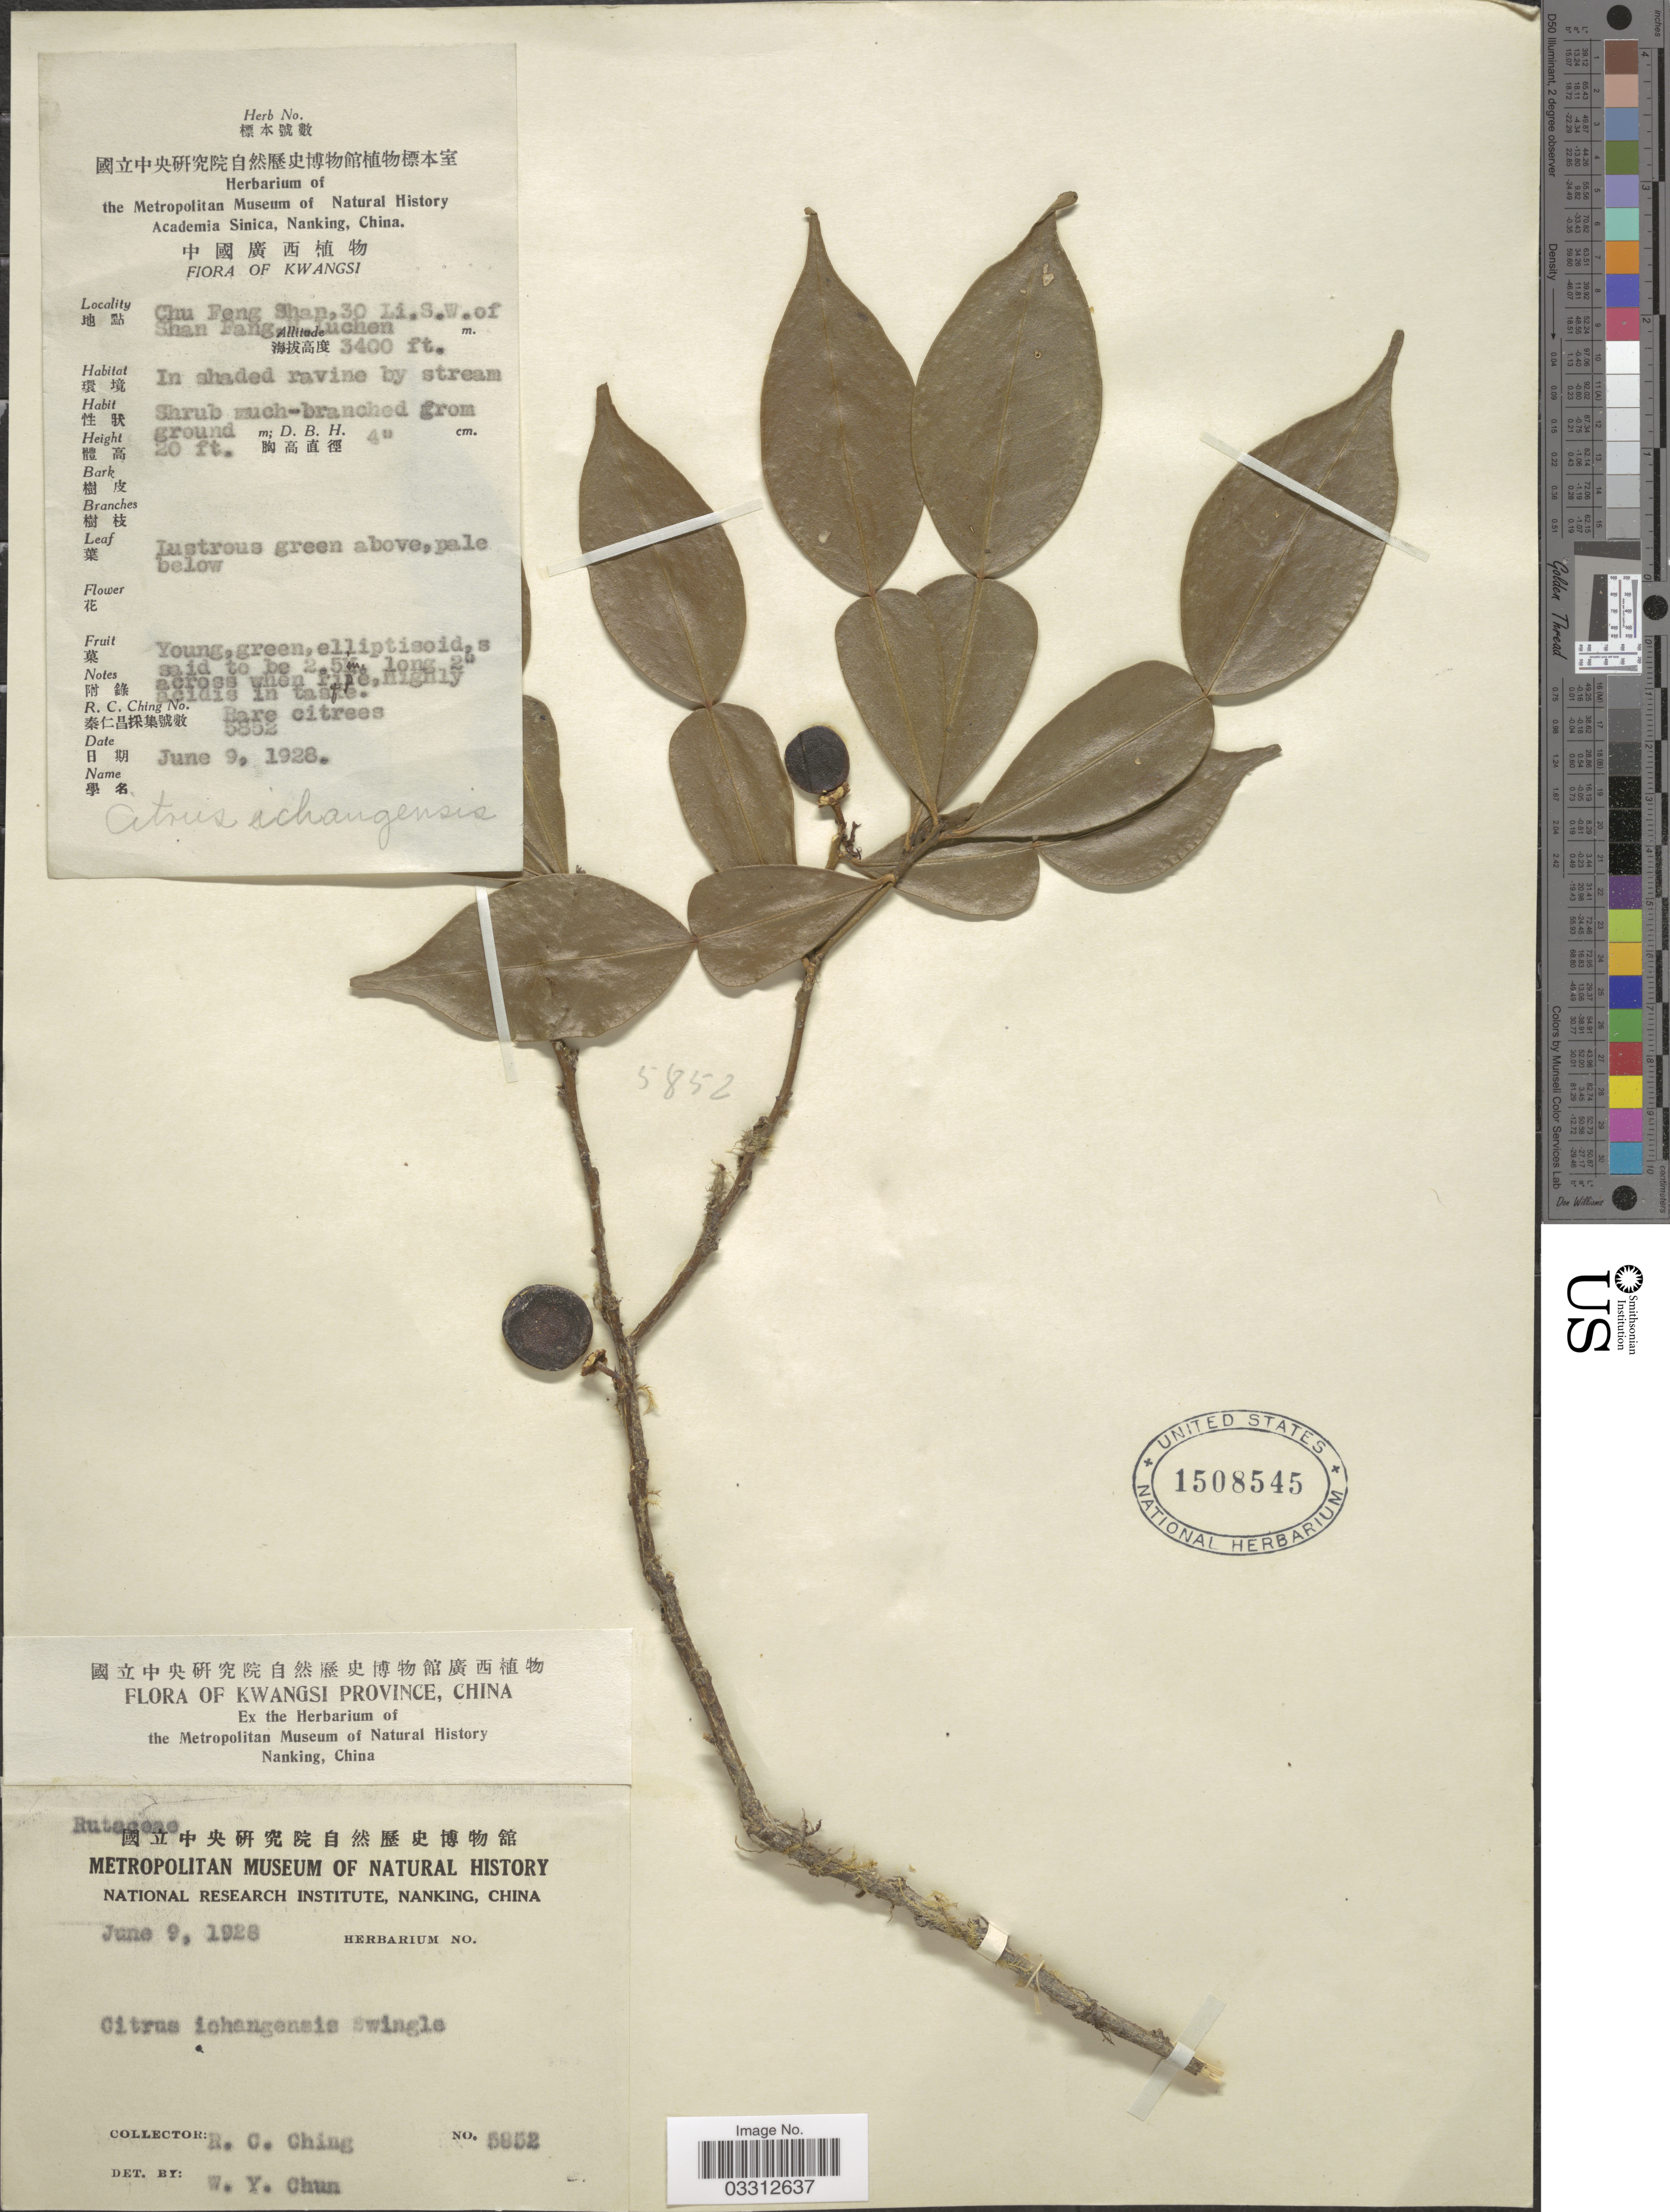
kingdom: Plantae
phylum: Tracheophyta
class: Magnoliopsida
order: Sapindales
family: Rutaceae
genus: Citrus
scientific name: Citrus cavaleriei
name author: H. Lév. ex Cavalerie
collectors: R. C. Ching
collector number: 5852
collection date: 1928-06-09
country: China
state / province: Guangxi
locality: Kwangsi Province, Chu Feng Shan, 30 Li. S.W. of Shan Fang, N. Luchen.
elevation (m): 1036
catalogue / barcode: US 1508545